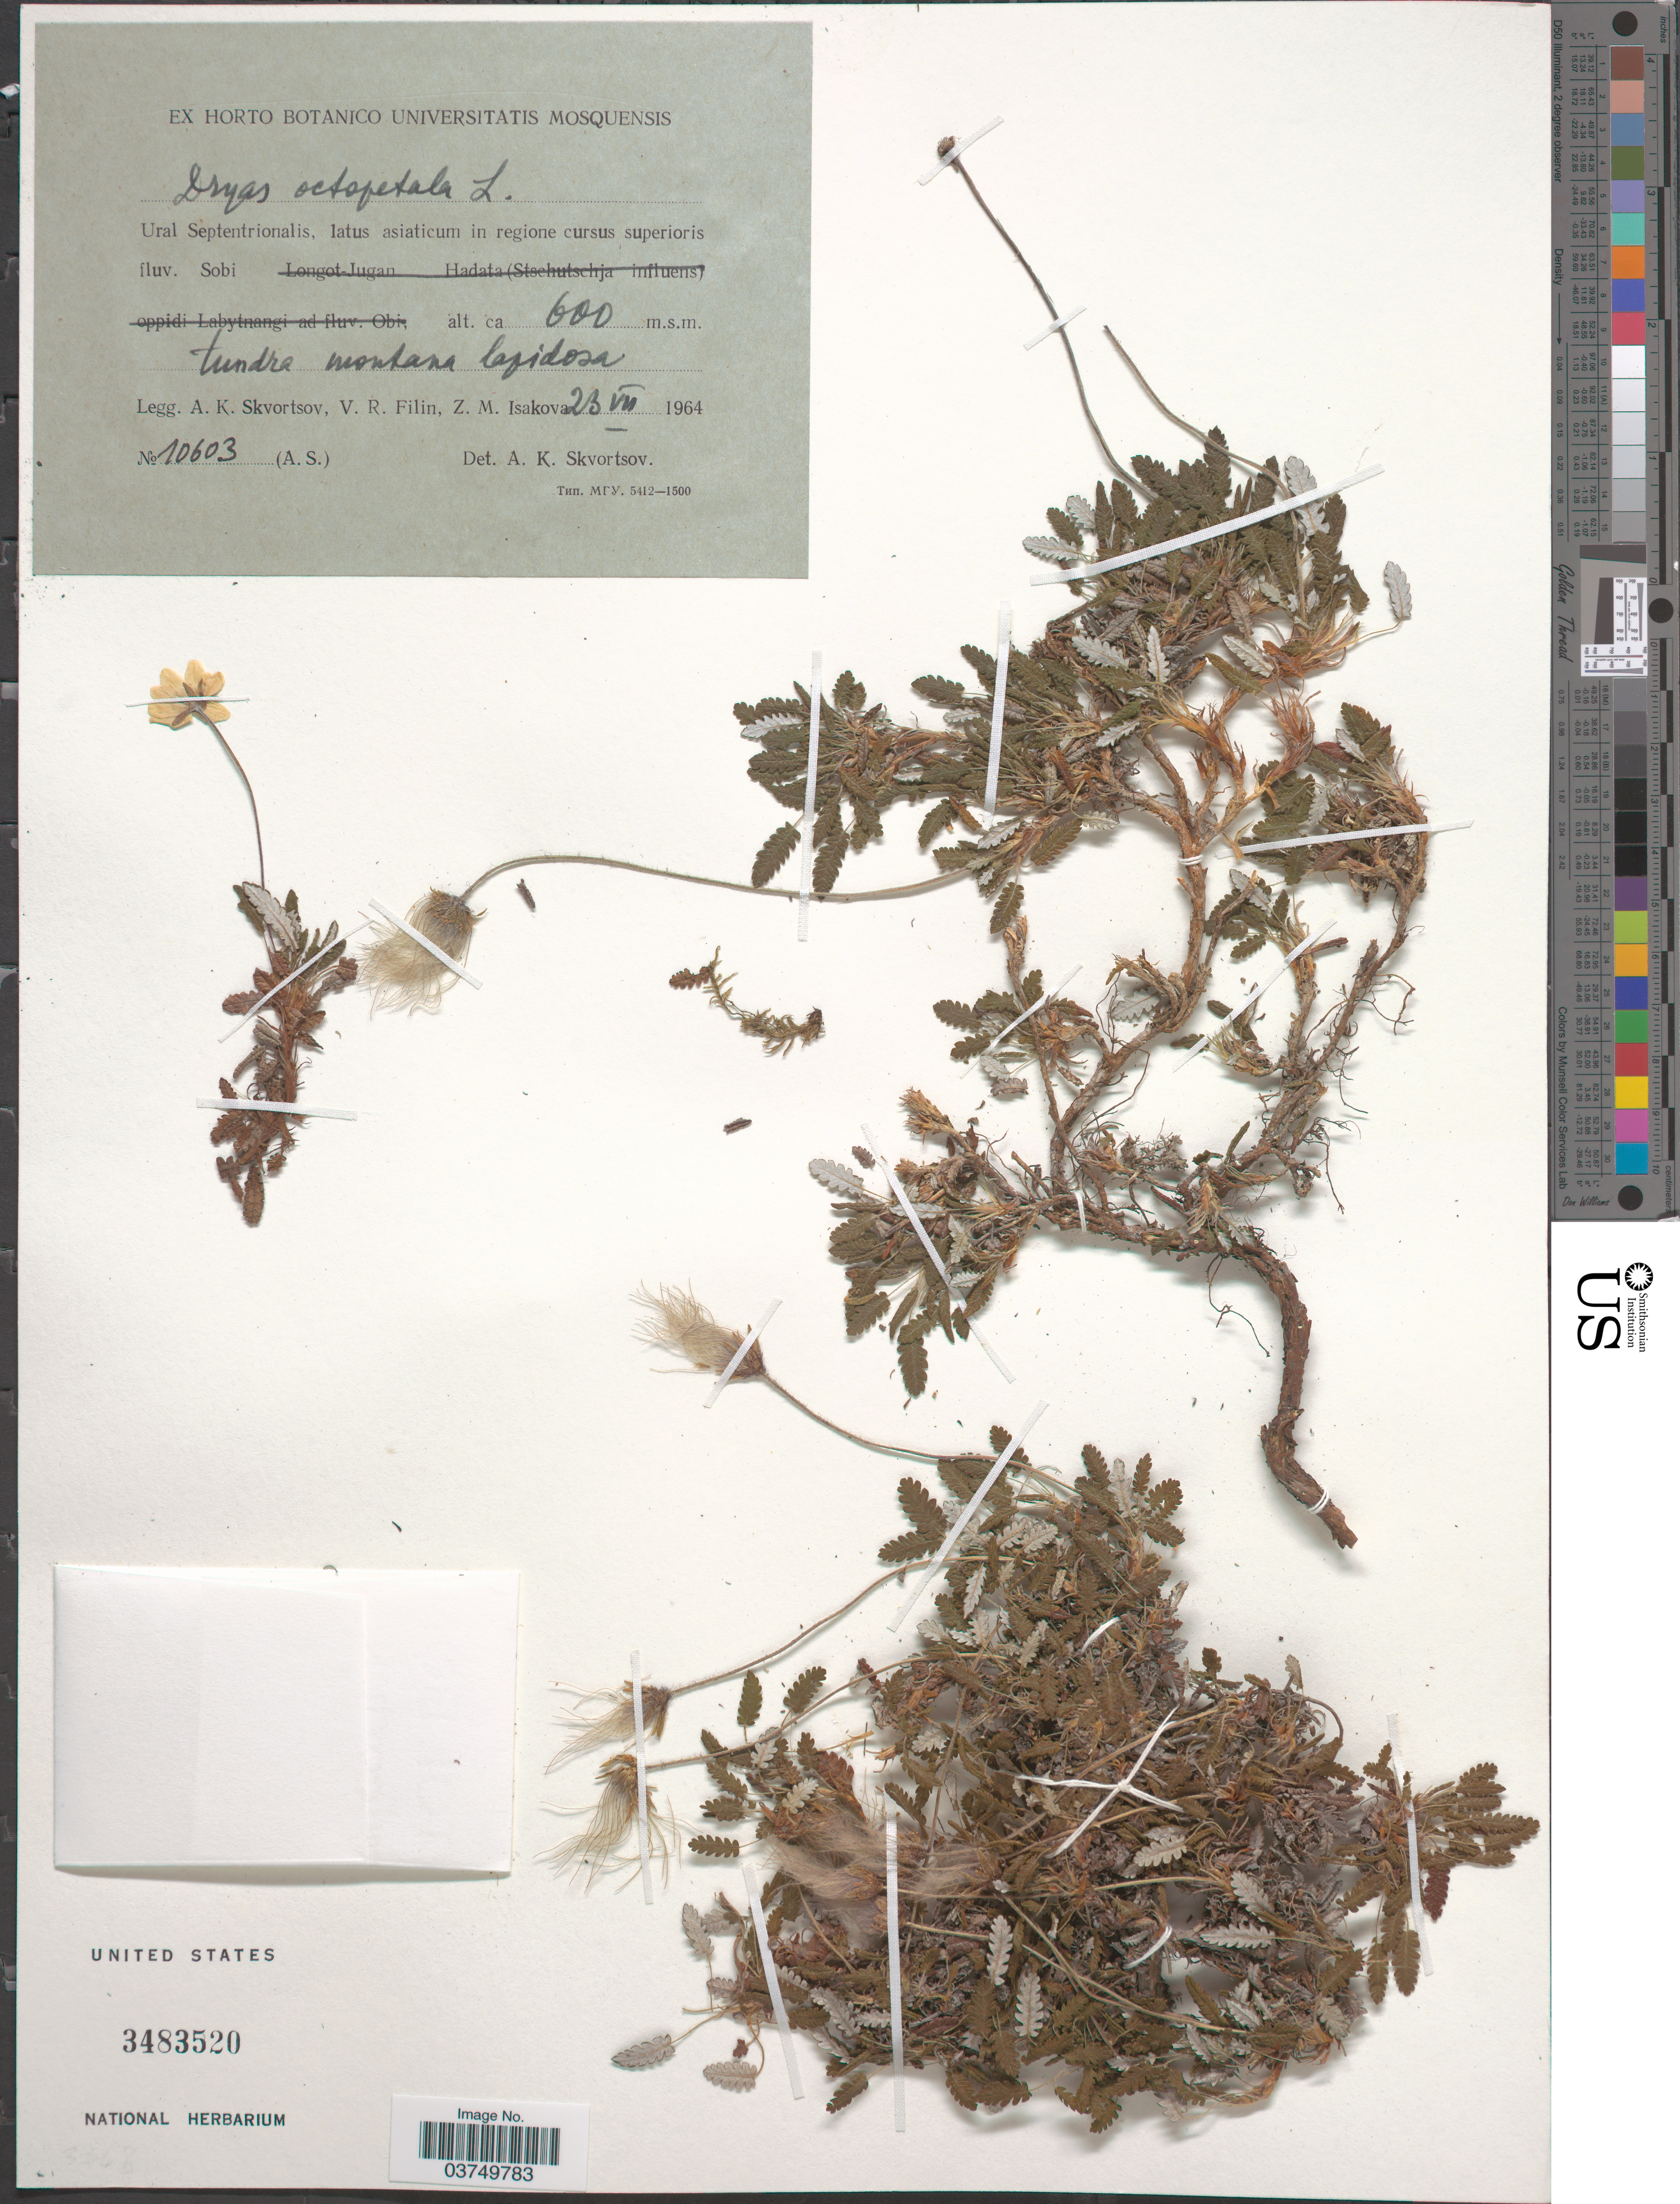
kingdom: Plantae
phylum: Tracheophyta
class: Magnoliopsida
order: Rosales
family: Rosaceae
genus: Dryas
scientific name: Dryas octopetala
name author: L.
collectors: A. K. Skvortsov, V. Filin & Z. Isakova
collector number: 10603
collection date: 1964-07-23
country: Russian Federation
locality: Ural Septentrionalis, latus asiaticum in regione cursus superioris fluv. Sobi.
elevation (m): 600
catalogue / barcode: US 3483520